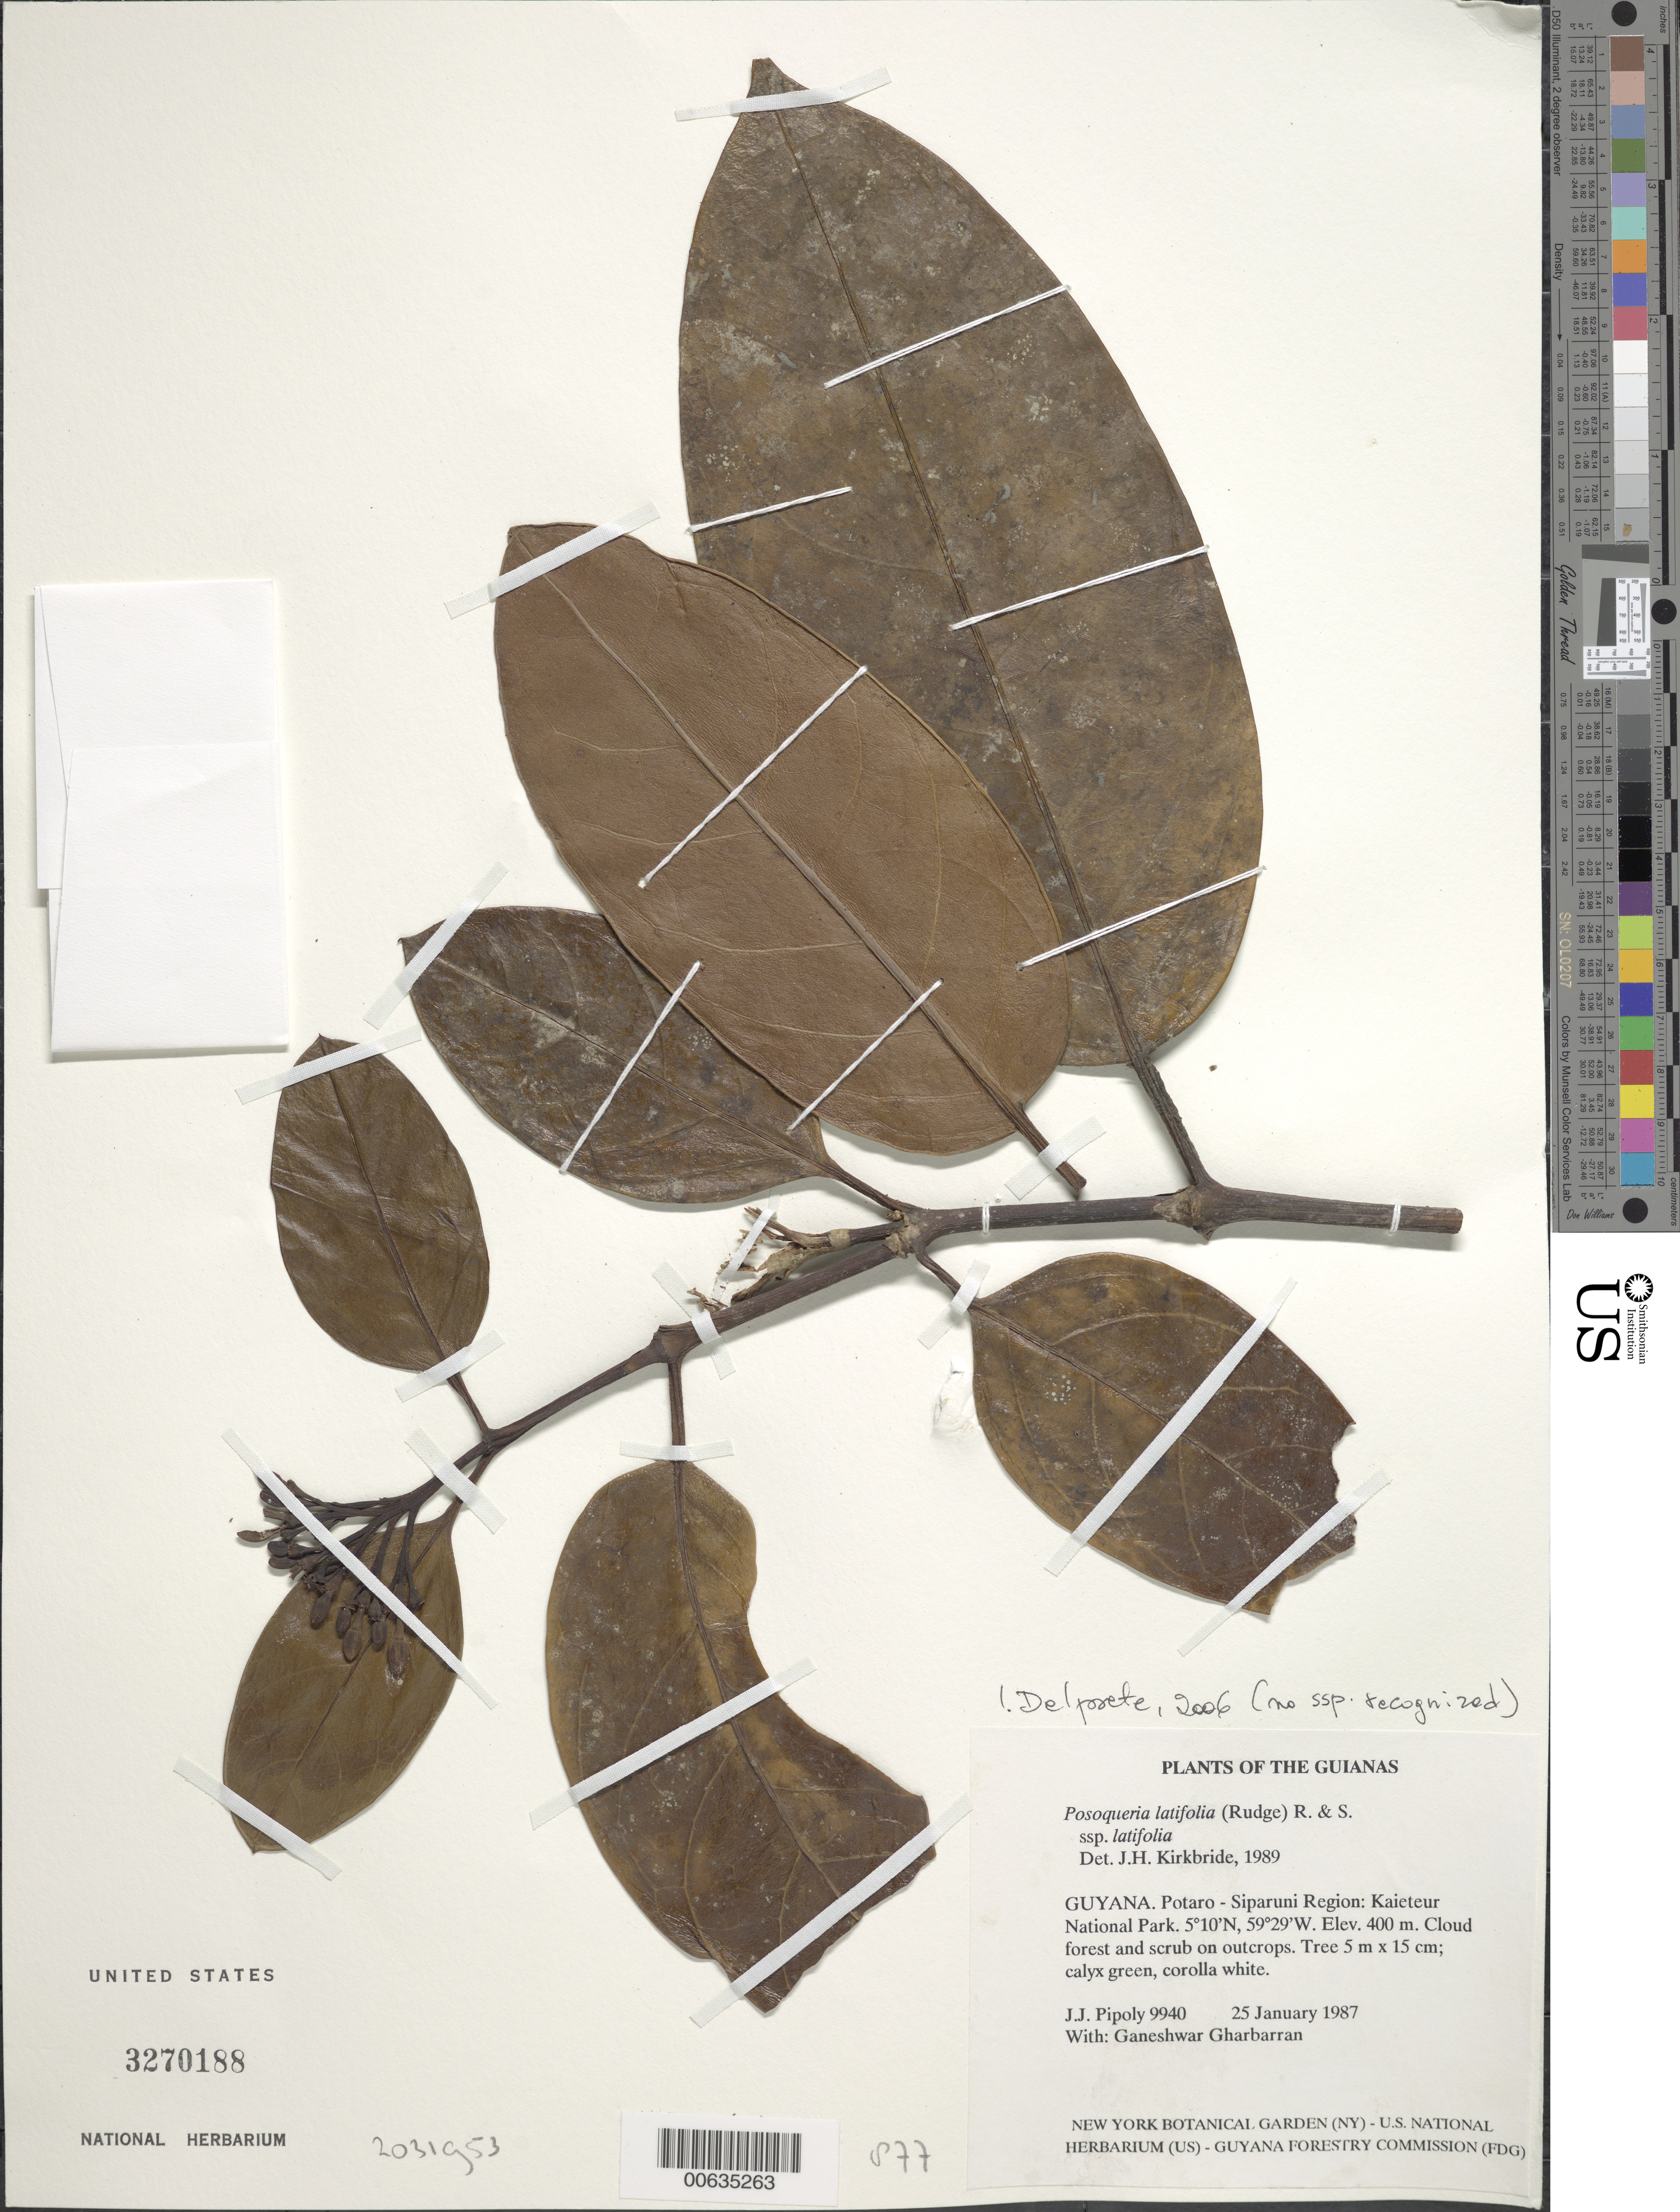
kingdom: Plantae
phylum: Tracheophyta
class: Magnoliopsida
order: Gentianales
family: Rubiaceae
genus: Posoqueria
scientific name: Posoqueria latifolia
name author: (Rudge) Roem. & Schult.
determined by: Delprete, P. G., Herb. de Guyane Cay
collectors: J. J. Pipoly & G. Gharbarran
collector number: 9940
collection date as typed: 25 January 1987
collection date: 1987-01-25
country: Guyana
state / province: Potaro-Siparuni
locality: Kaieteur National Park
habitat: Cloud forest and scrub on outcrops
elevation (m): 400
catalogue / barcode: US 3270188